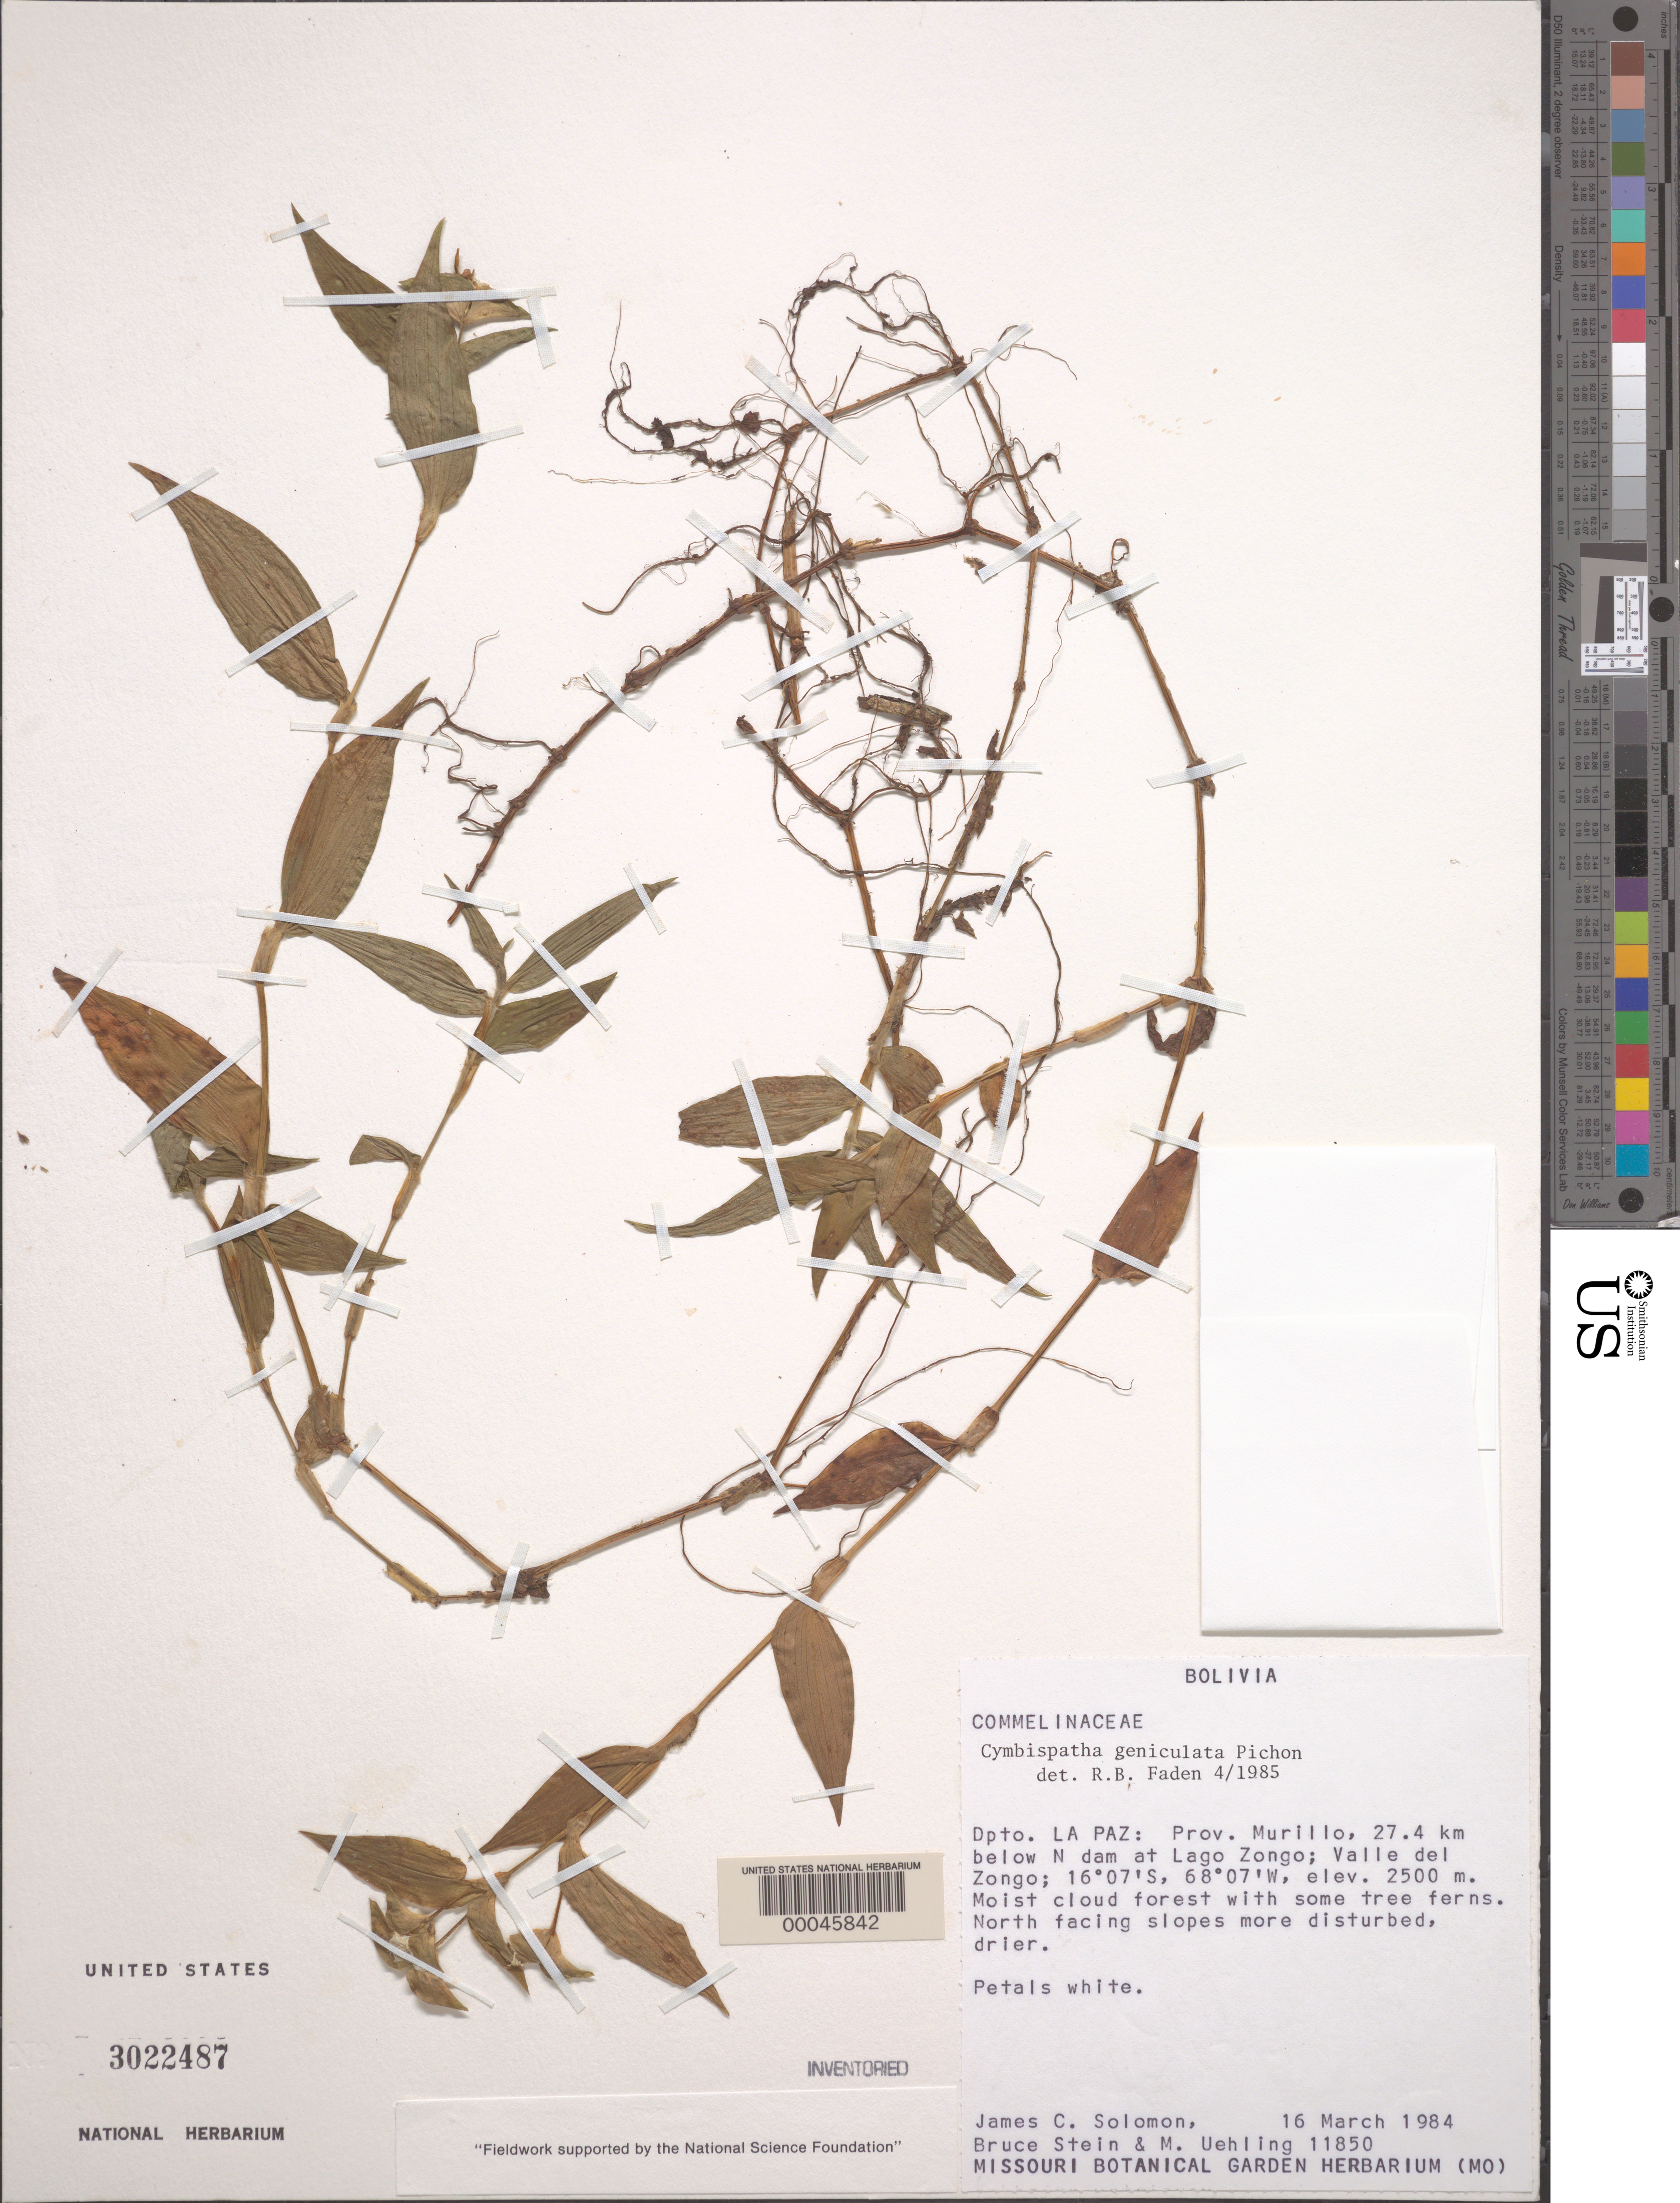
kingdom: Plantae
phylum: Tracheophyta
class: Liliopsida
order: Commelinales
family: Commelinaceae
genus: Tradescantia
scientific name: Tradescantia cymbispatha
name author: C.B. Clarke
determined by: Faden, Robert B., (US), Smithsonian Institution - National Museum of Natural History (UNITED STATES)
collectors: J. C. Solomon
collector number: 11850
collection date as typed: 16 Mar 1984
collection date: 1984-03-16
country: Bolivia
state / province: La Paz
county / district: Murillo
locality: Lago Zongo, below north dam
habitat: Slopes of cloud forest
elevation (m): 2500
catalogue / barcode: US 3022487